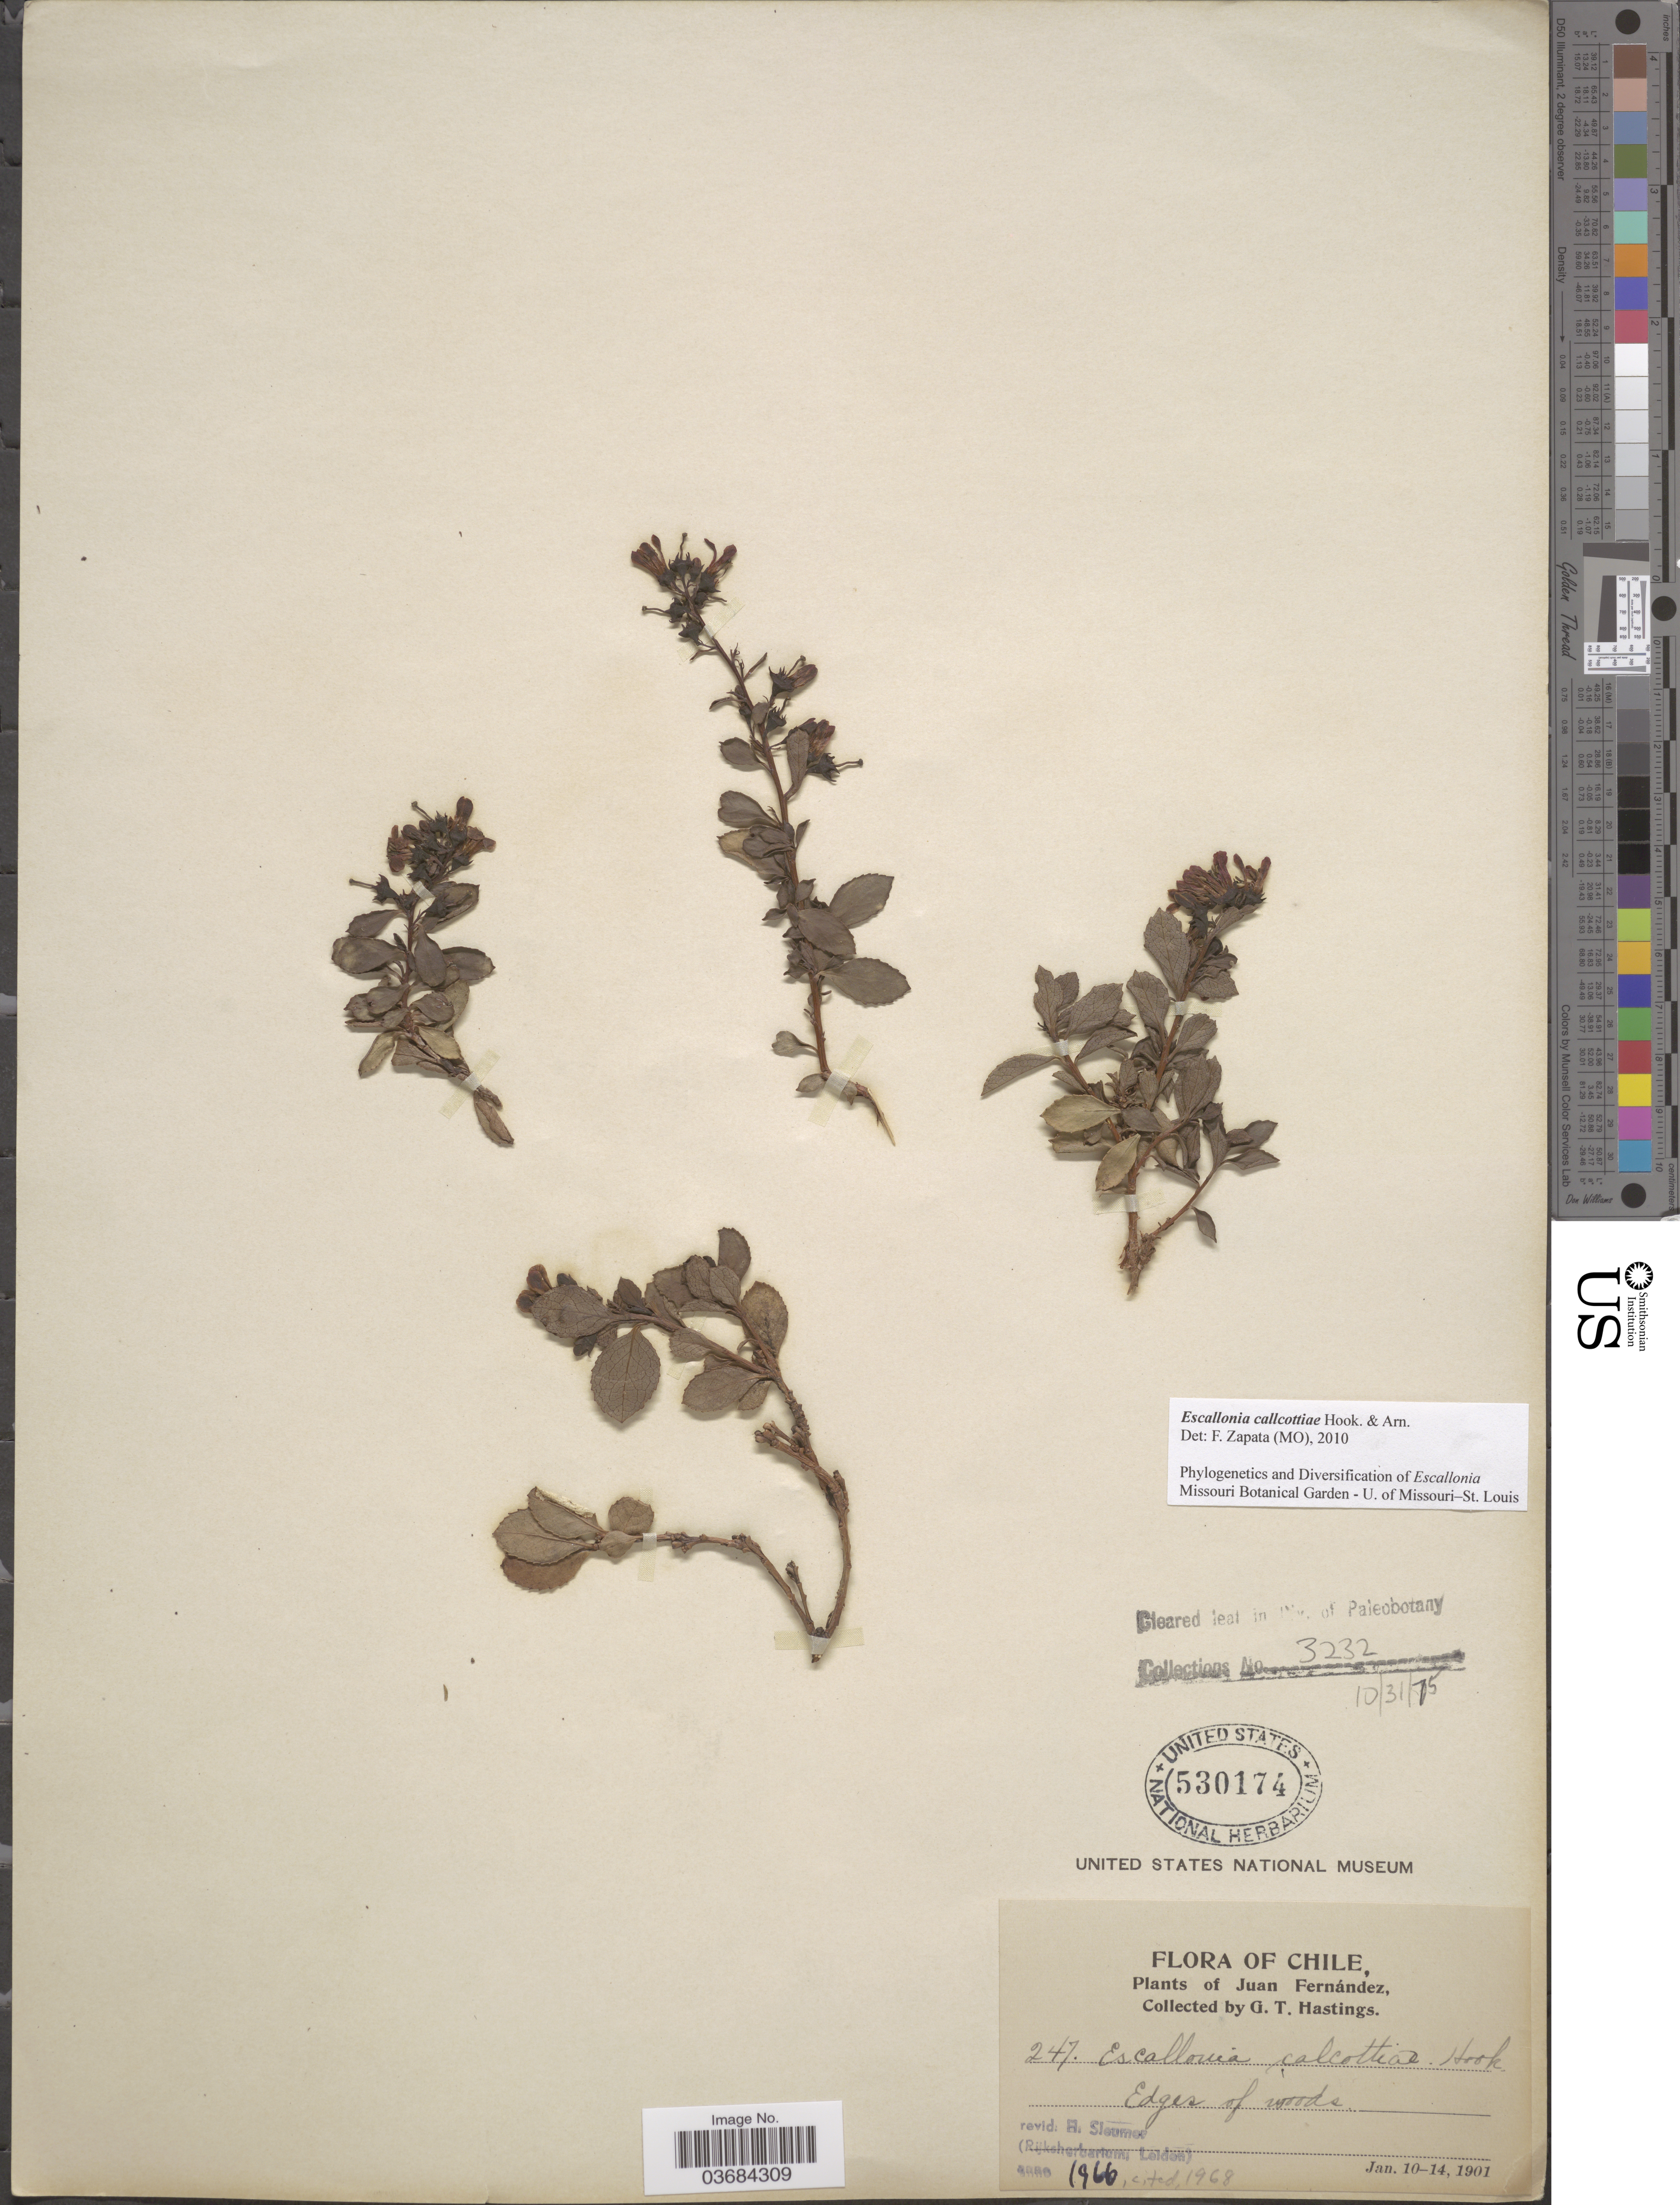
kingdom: Plantae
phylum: Tracheophyta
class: Magnoliopsida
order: Escalloniales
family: Escalloniaceae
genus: Escallonia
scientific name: Escallonia callcottiae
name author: Hook. & Arn.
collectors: G. Hastings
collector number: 247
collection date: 1901-01-10/1901-01-14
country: Chile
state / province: Valparaíso (V)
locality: Juan Fernandez.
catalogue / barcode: US 530174